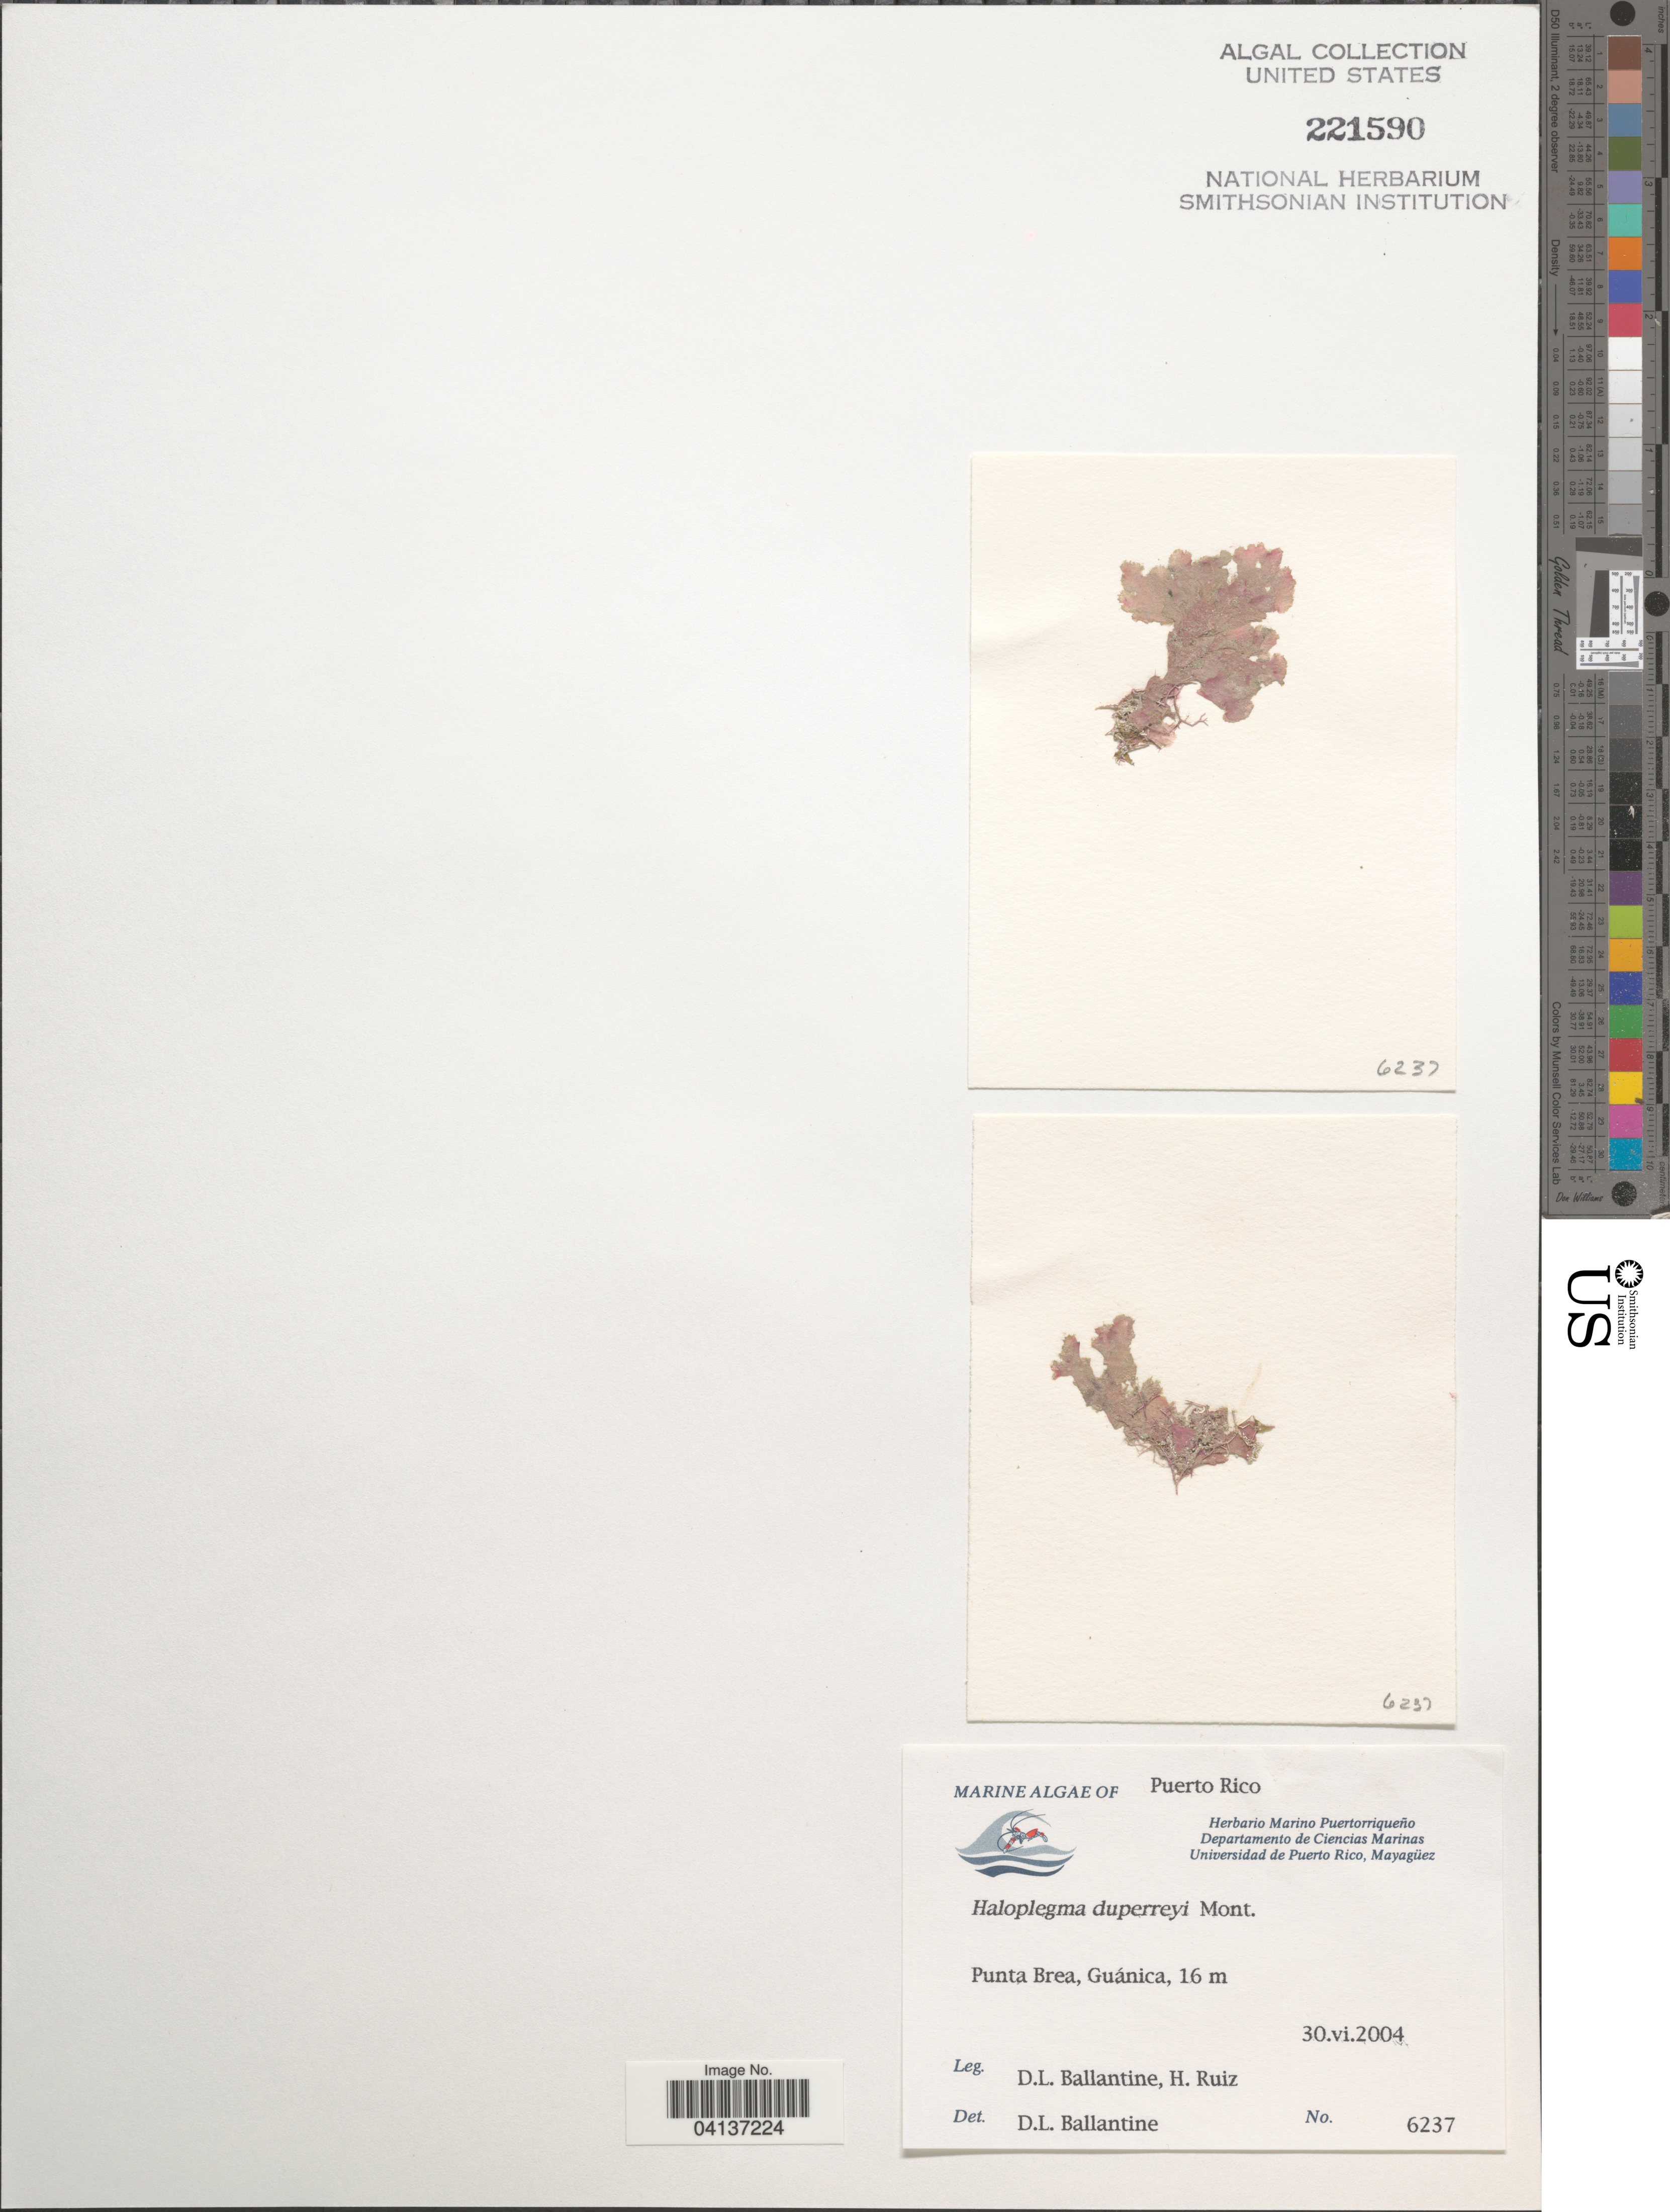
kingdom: Plantae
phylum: Rhodophyta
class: Florideophyceae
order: Ceramiales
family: Wrangeliaceae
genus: Haloplegma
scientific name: Haloplegma duperreyi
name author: Mont.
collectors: D.L. Ballantine & H. Ruiz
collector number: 6237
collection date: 2004-06-30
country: Puerto Rico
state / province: Guánica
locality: Punta Brea.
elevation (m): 16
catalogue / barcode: US 221590